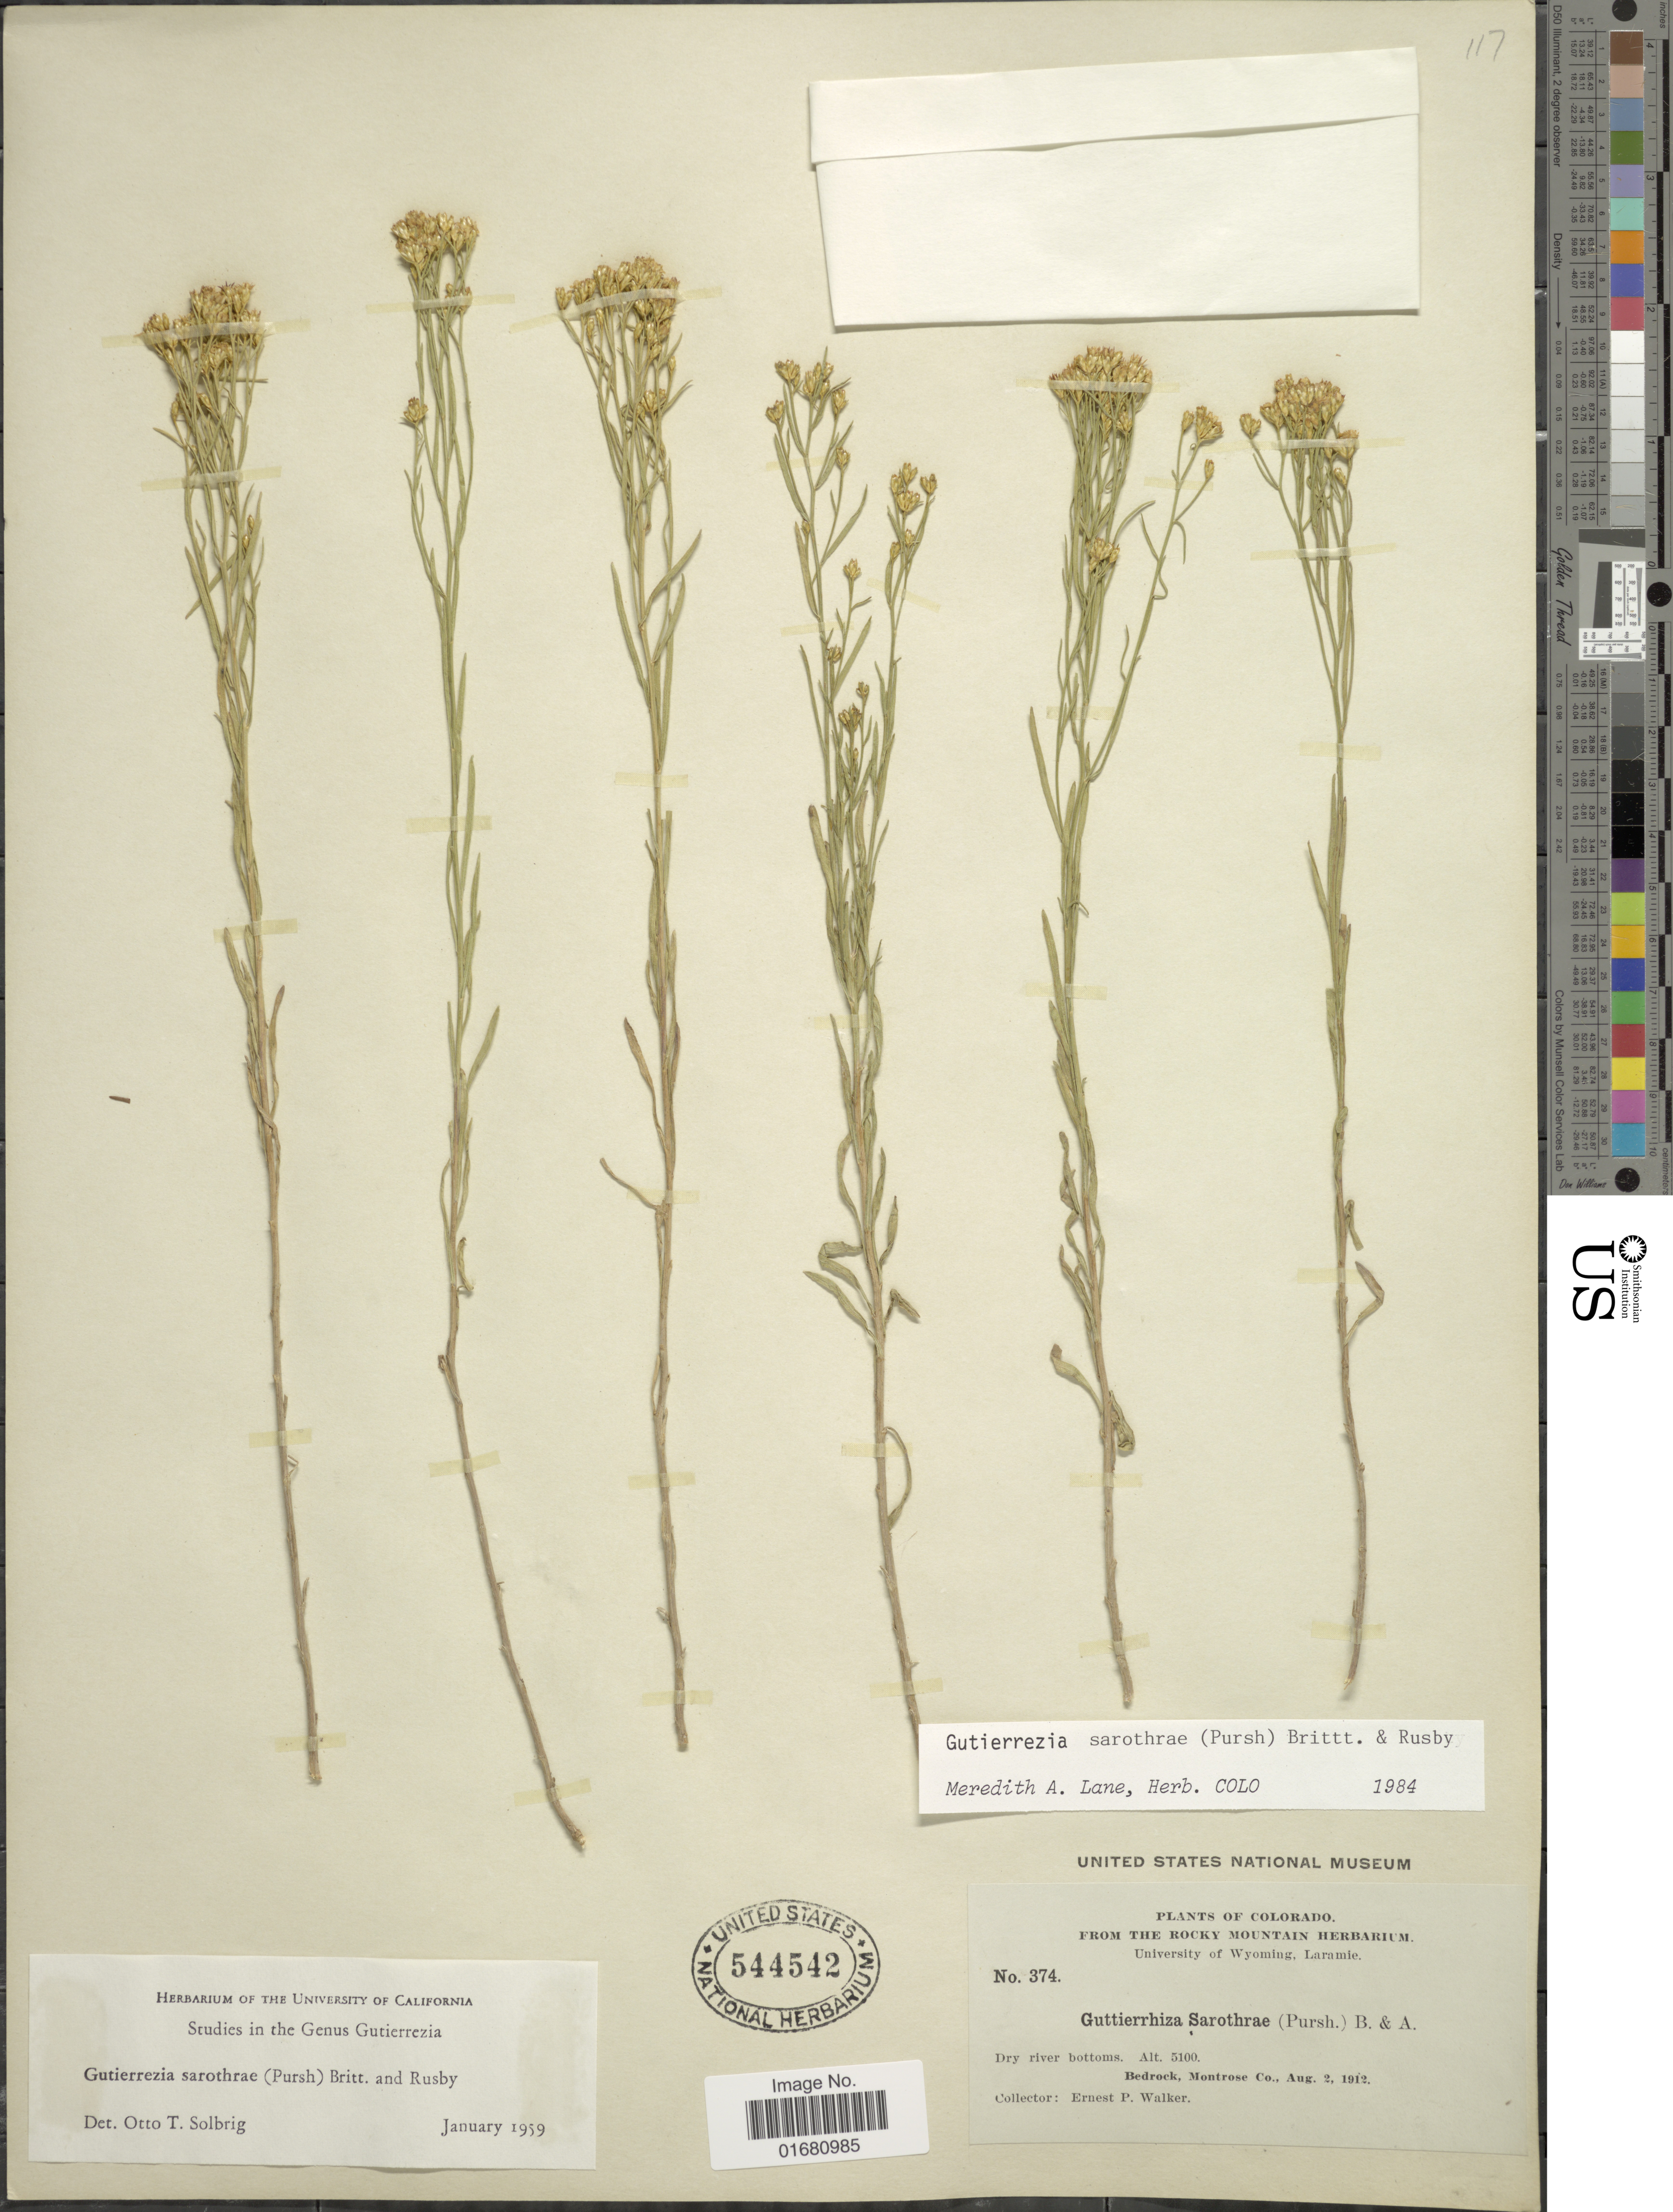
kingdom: Plantae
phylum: Tracheophyta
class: Magnoliopsida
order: Asterales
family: Asteraceae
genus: Gutierrezia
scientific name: Gutierrezia sarothrae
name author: (Pursh) Britton & Rusby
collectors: E. P. Walker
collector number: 374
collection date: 1912-08-02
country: United States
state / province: Colorado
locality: Dry river bottoms, Bedrock, Montrose Co.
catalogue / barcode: US 544542